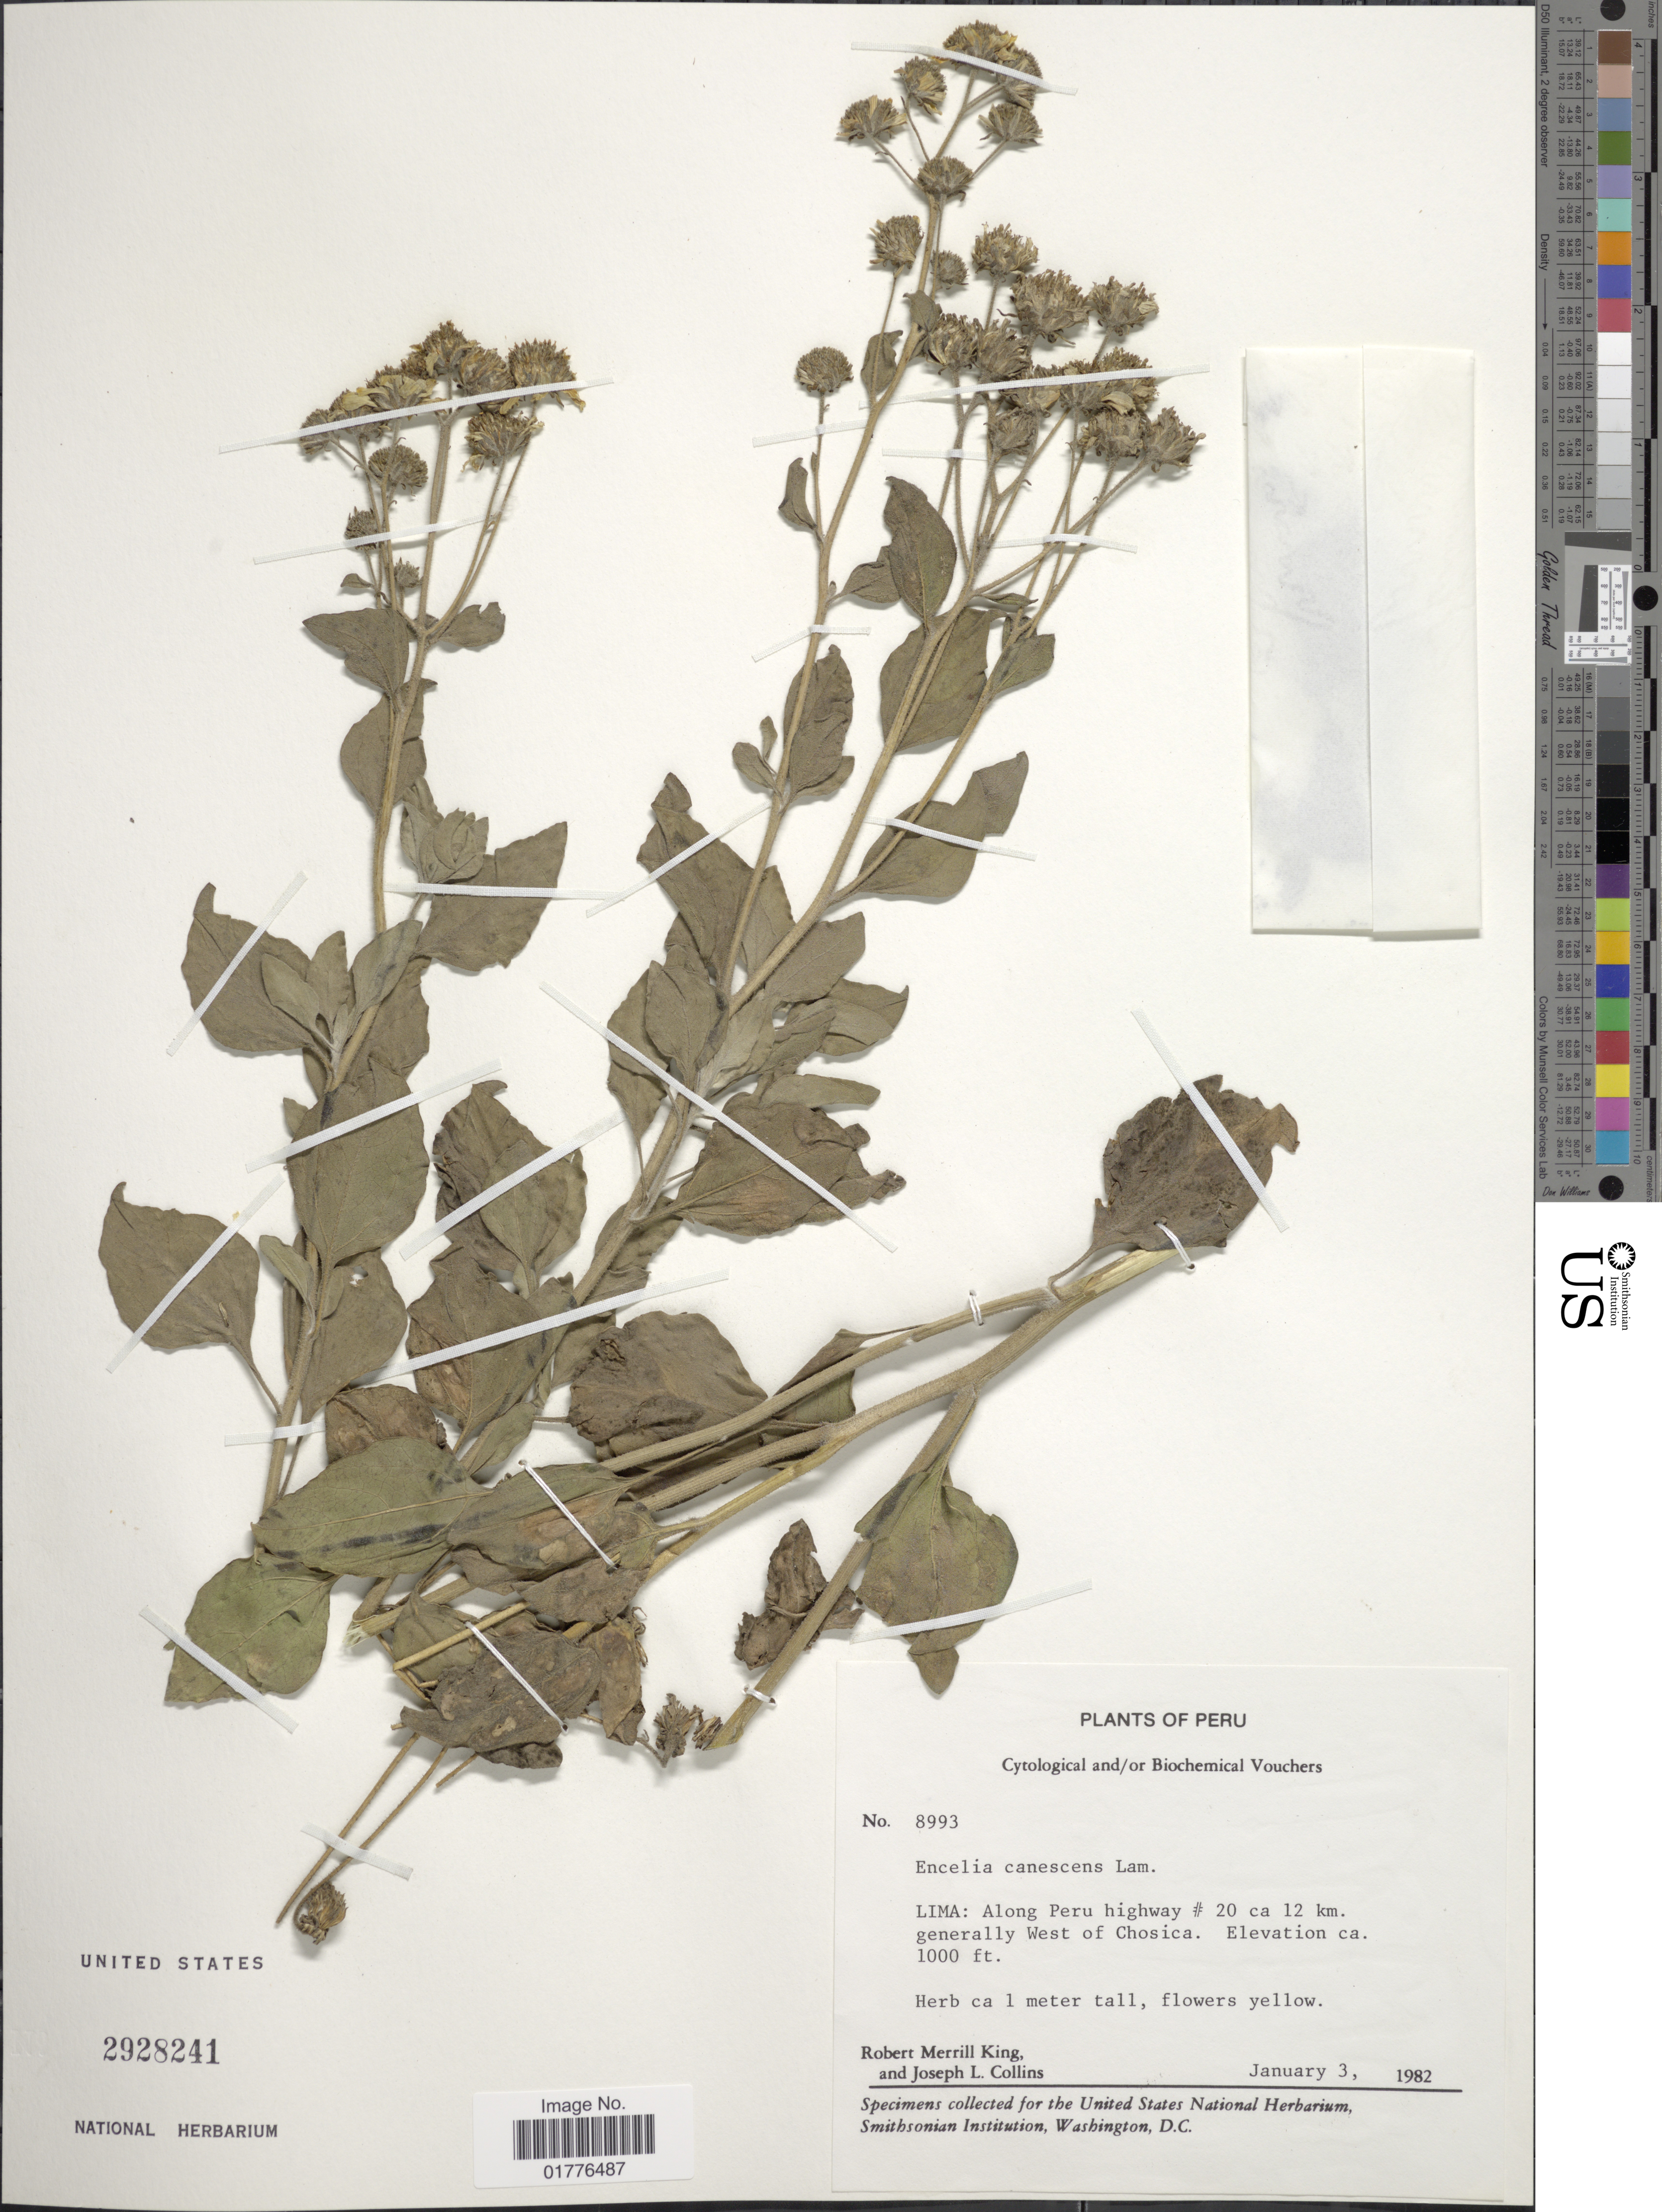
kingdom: Plantae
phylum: Tracheophyta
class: Magnoliopsida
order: Asterales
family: Asteraceae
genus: Encelia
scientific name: Encelia canescens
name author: Lam.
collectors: R. M. King & J. L. Collins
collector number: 8993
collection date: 1982-01-03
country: Peru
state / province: Lima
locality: Along Peru highway # 20 ca 12 km. generally West of Chosica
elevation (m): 305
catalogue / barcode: US 2928241